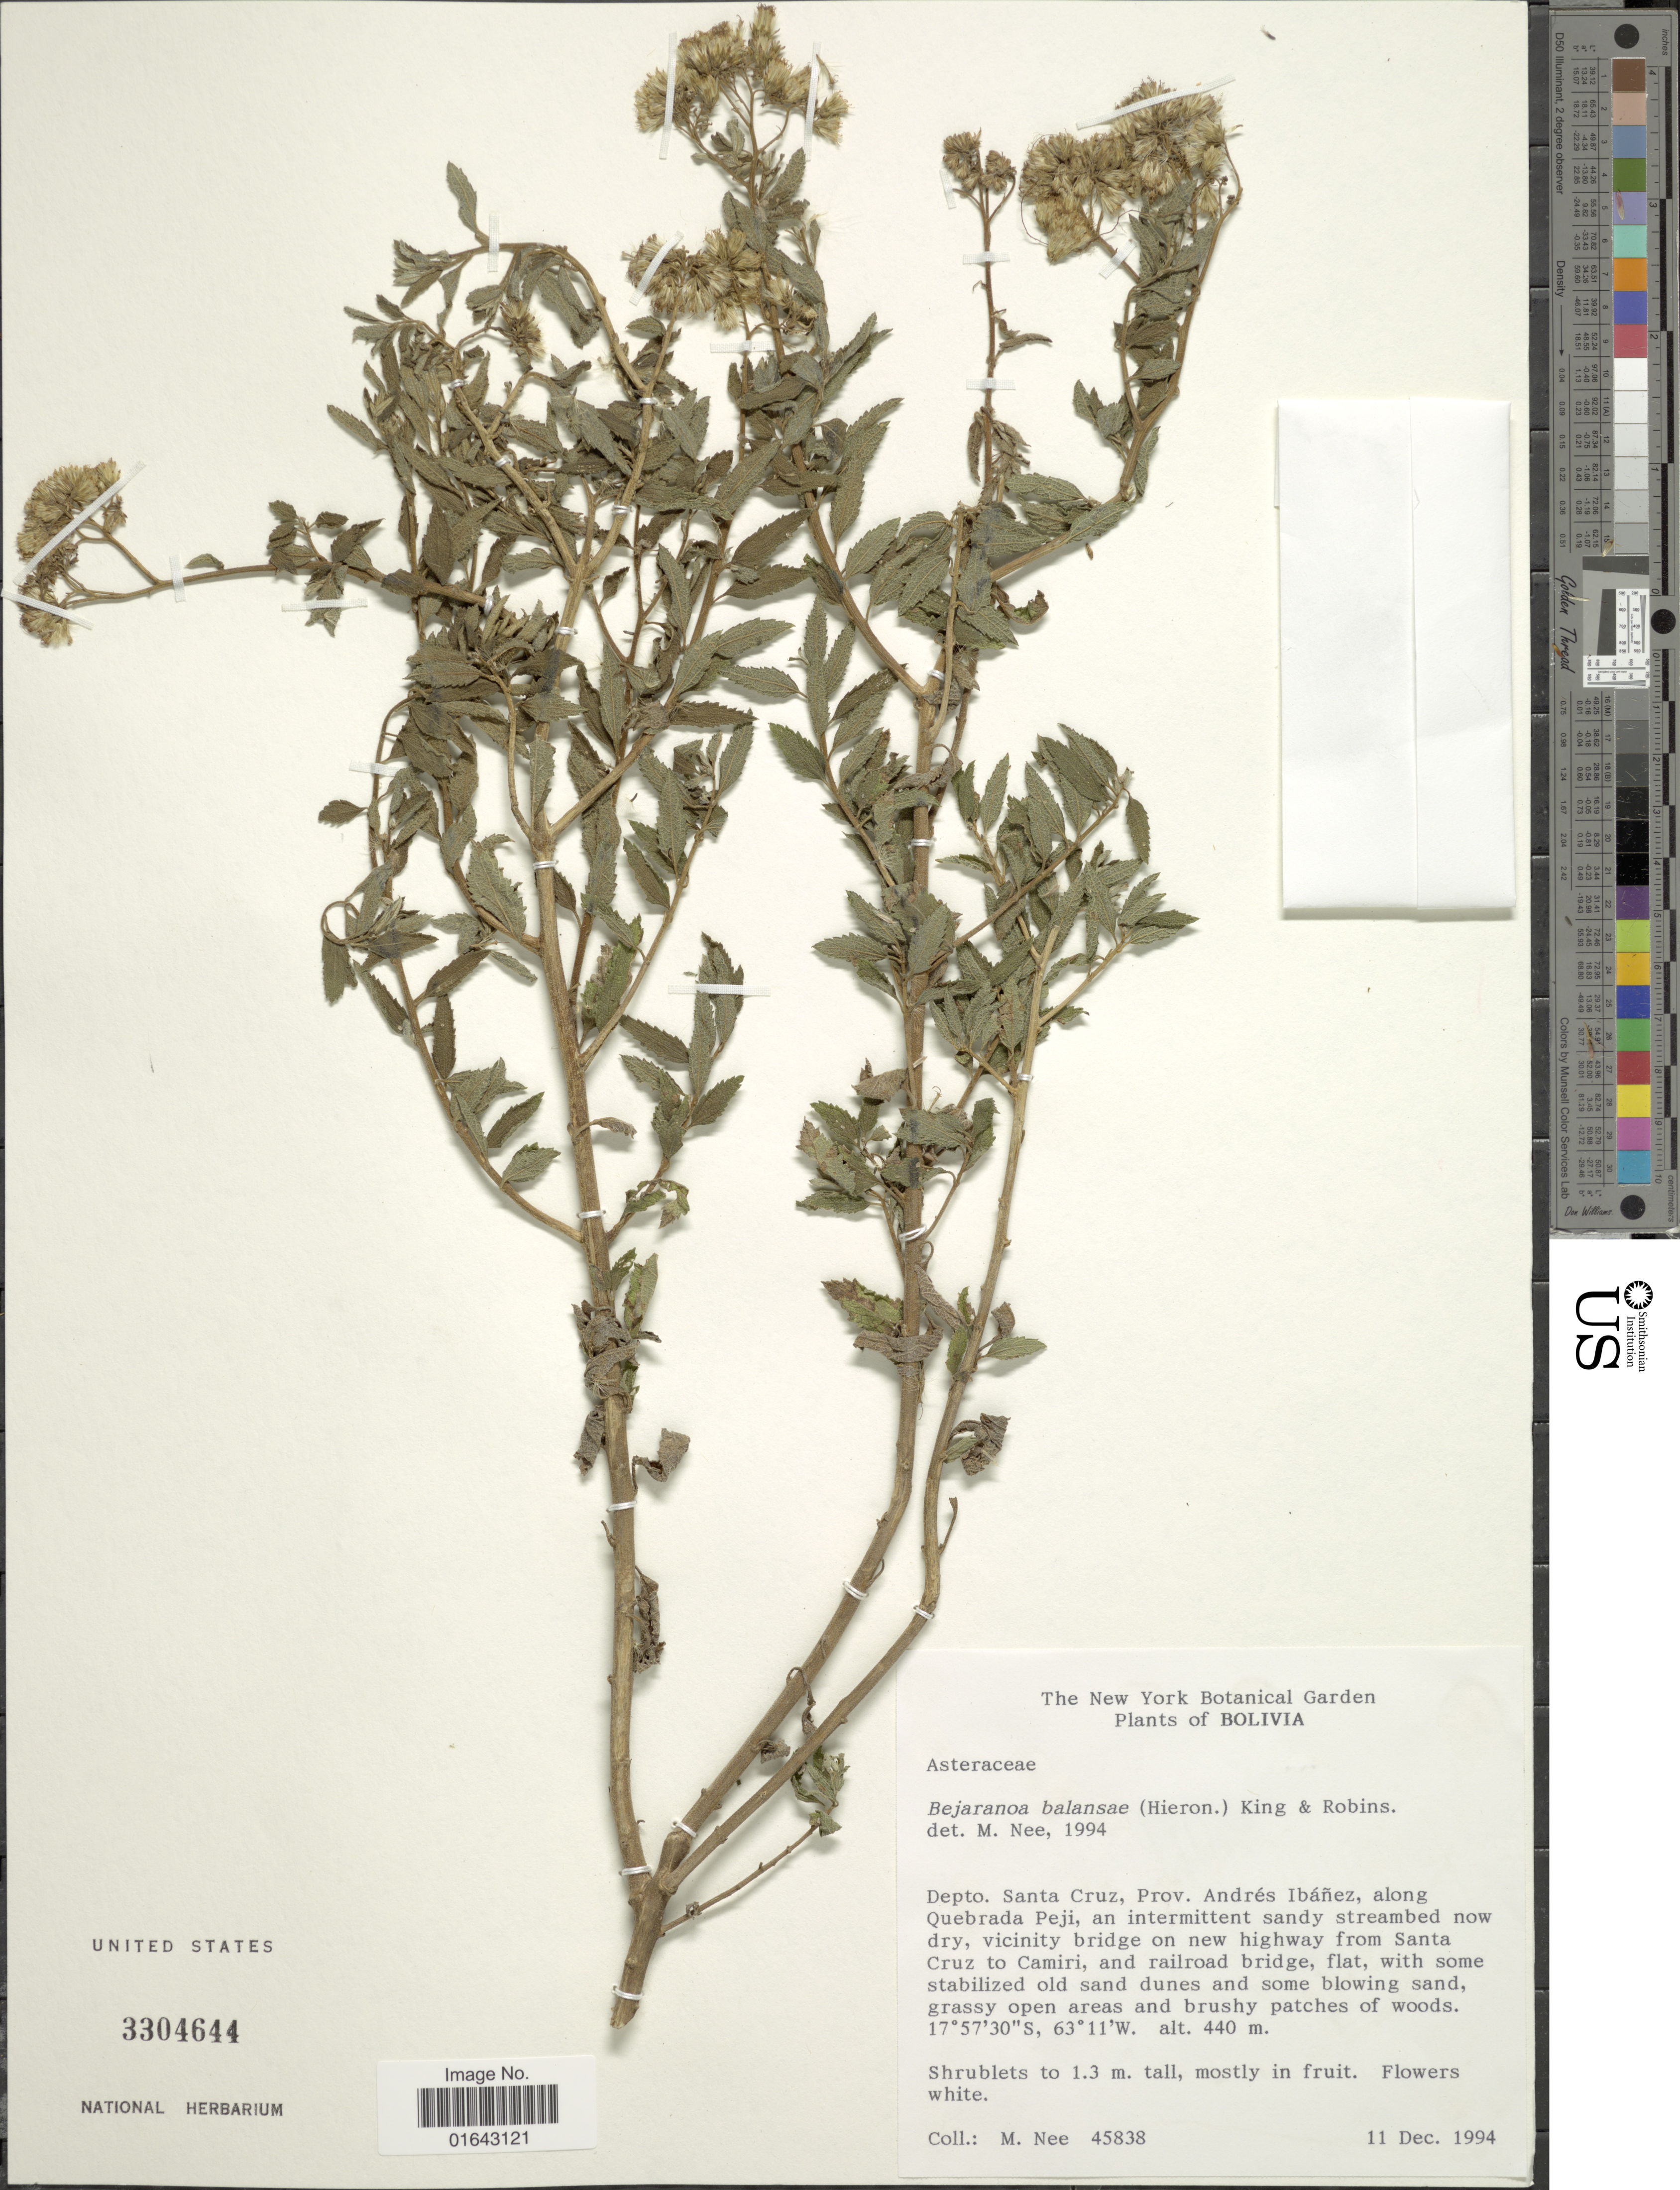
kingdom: Plantae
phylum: Tracheophyta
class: Magnoliopsida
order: Asterales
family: Asteraceae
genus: Bejaranoa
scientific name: Bejaranoa balansae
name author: (Hieron.) R.M. King & H. Rob.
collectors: M. Nee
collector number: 45838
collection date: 1994-12-11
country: Bolivia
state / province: Santa Cruz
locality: Depto. Santa Cruz, Prov. Andrés Ibáñez, along Quebrada Peji, intermittent sandy streambed now dry, vicinity bridge on new highway from Santa Cruz to Camiri, and railroad bridge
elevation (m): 440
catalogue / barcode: US 3304644